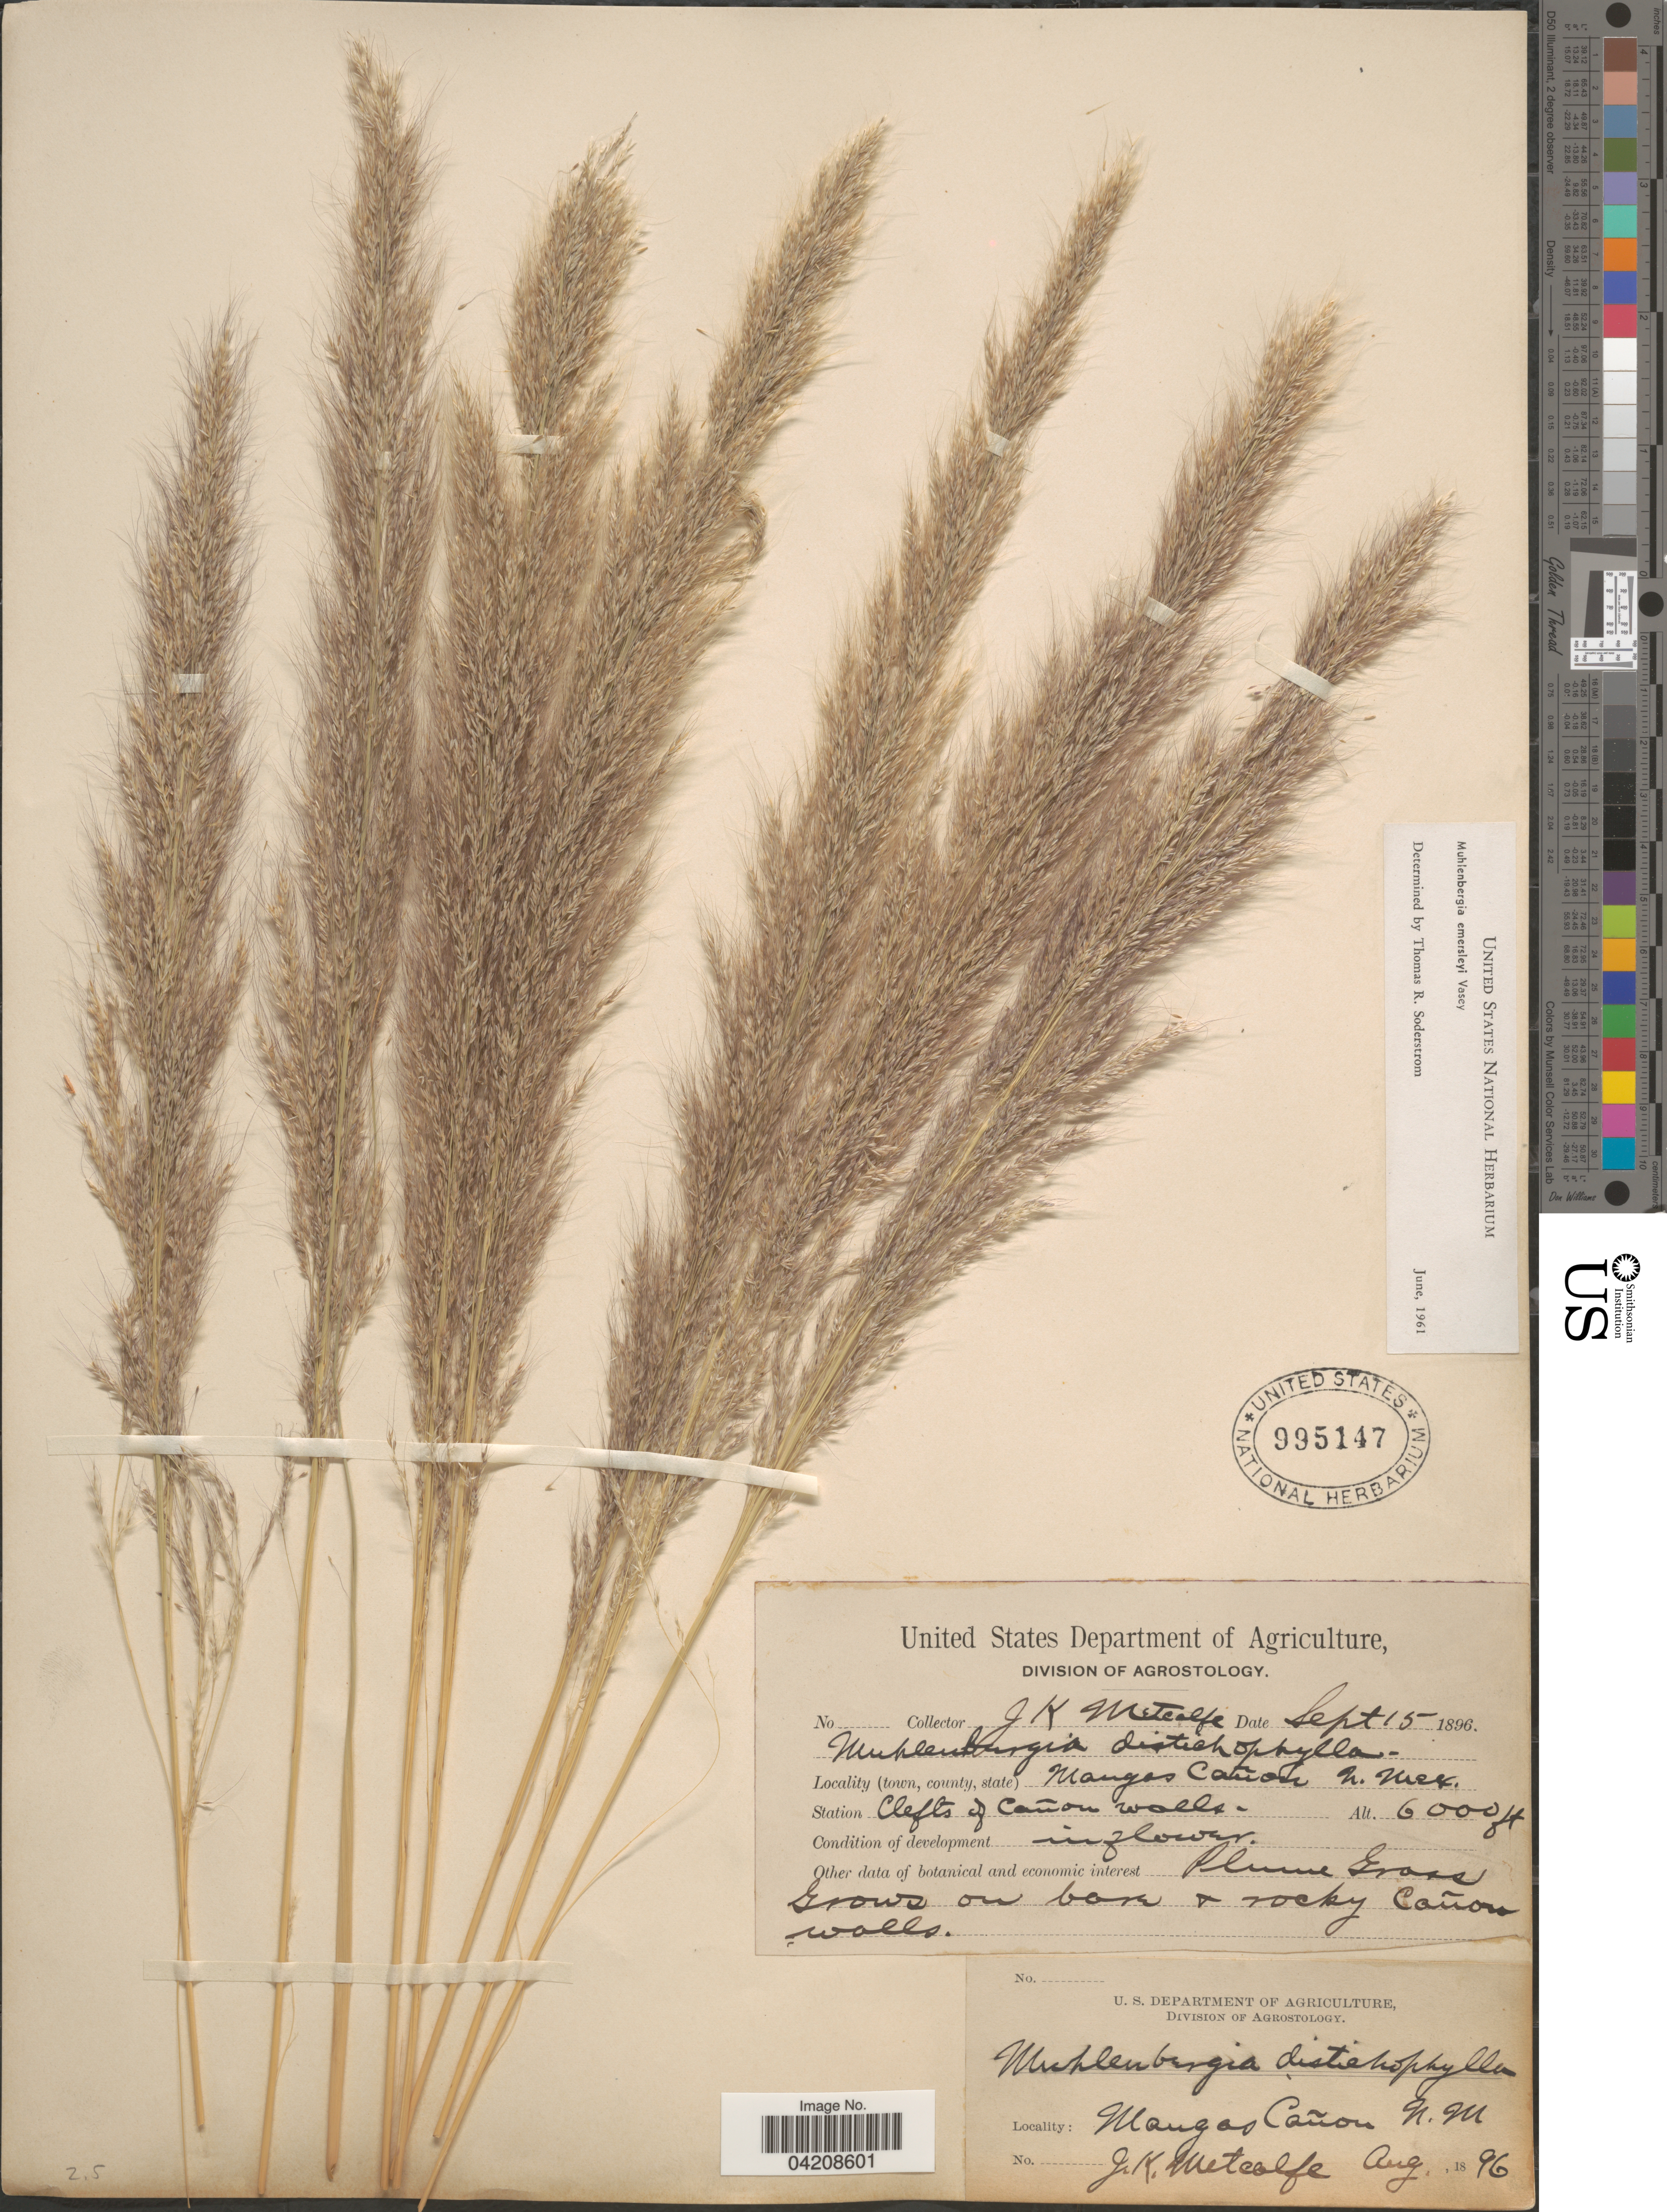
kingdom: Plantae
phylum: Tracheophyta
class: Liliopsida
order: Poales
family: Poaceae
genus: Muhlenbergia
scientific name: Muhlenbergia emersleyi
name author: Vasey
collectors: J. Metcalfe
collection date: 1896-08/1896-09-15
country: United States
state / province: New Mexico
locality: Mangas Cañon. Clefts of Cañon walls.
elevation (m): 1829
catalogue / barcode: US 995147